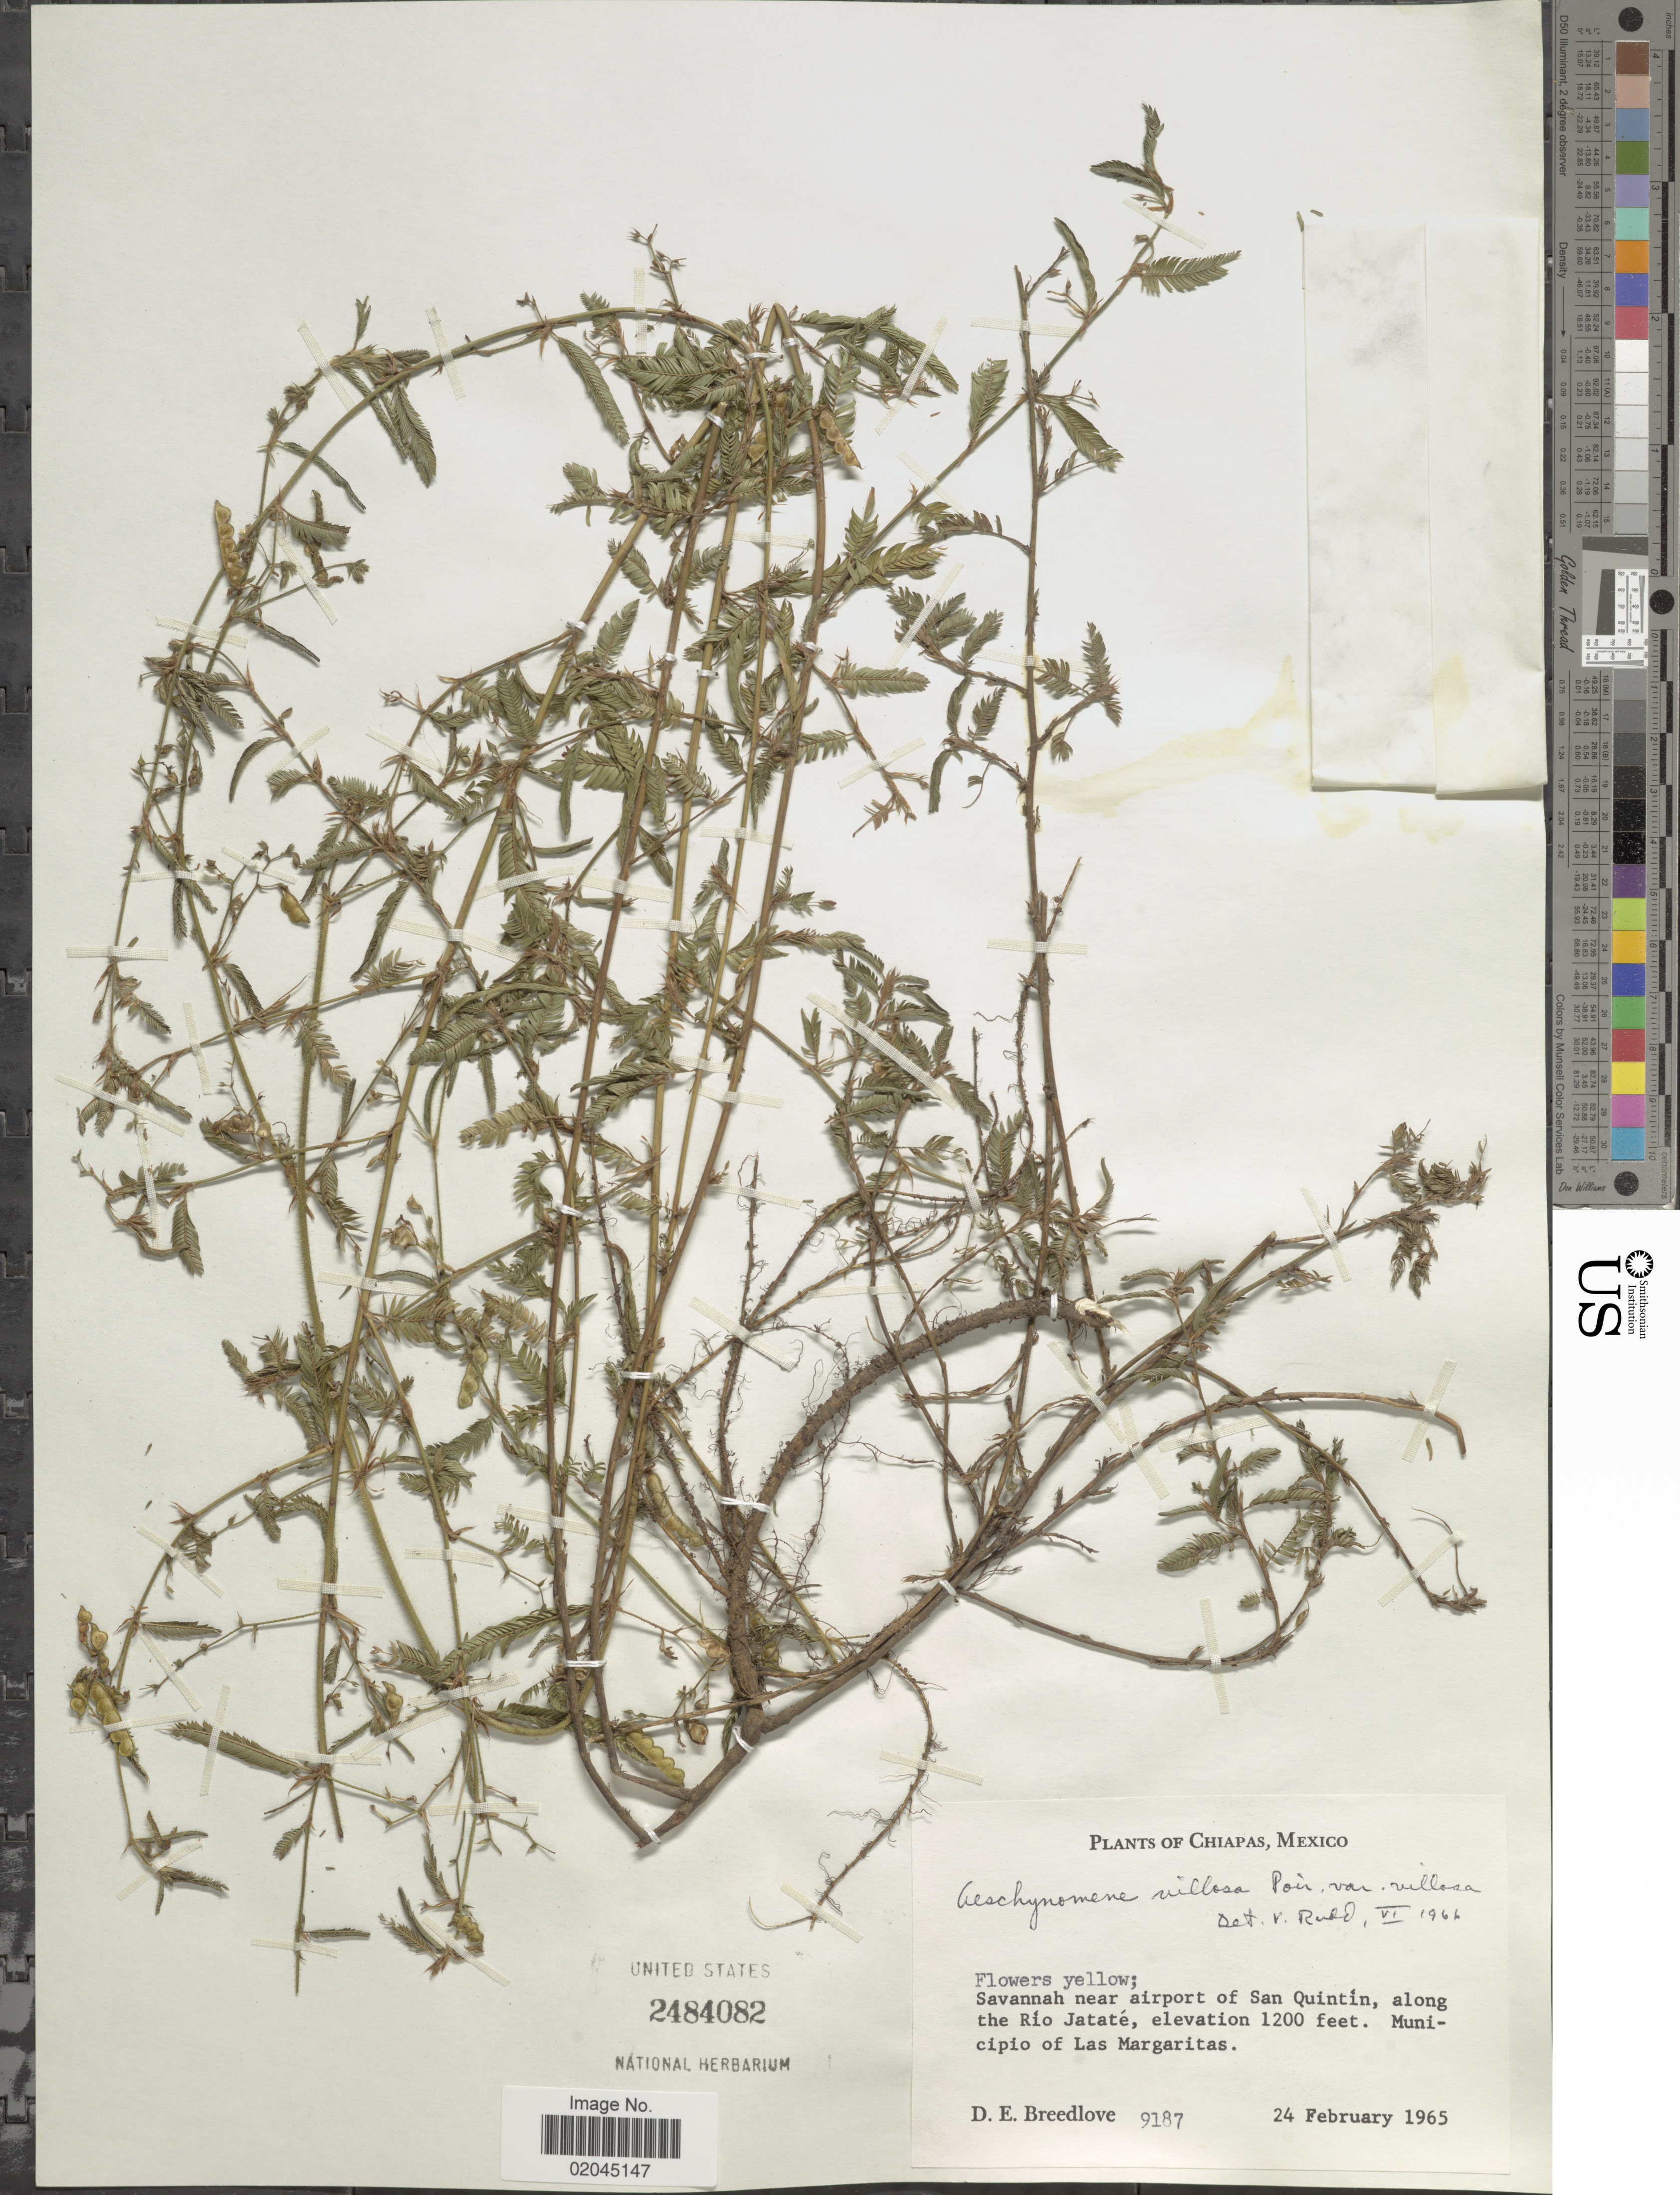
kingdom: Plantae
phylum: Tracheophyta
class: Magnoliopsida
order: Fabales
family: Fabaceae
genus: Aeschynomene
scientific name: Aeschynomene villosa var. villosa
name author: Poir.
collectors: D. E. Breedlove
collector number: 9187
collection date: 1965-02-24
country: Mexico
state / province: Chiapas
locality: Savannah near airport of San Quintin, along the Río Jataté. Municipio of Las Margaritas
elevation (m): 366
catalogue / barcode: US 2484082